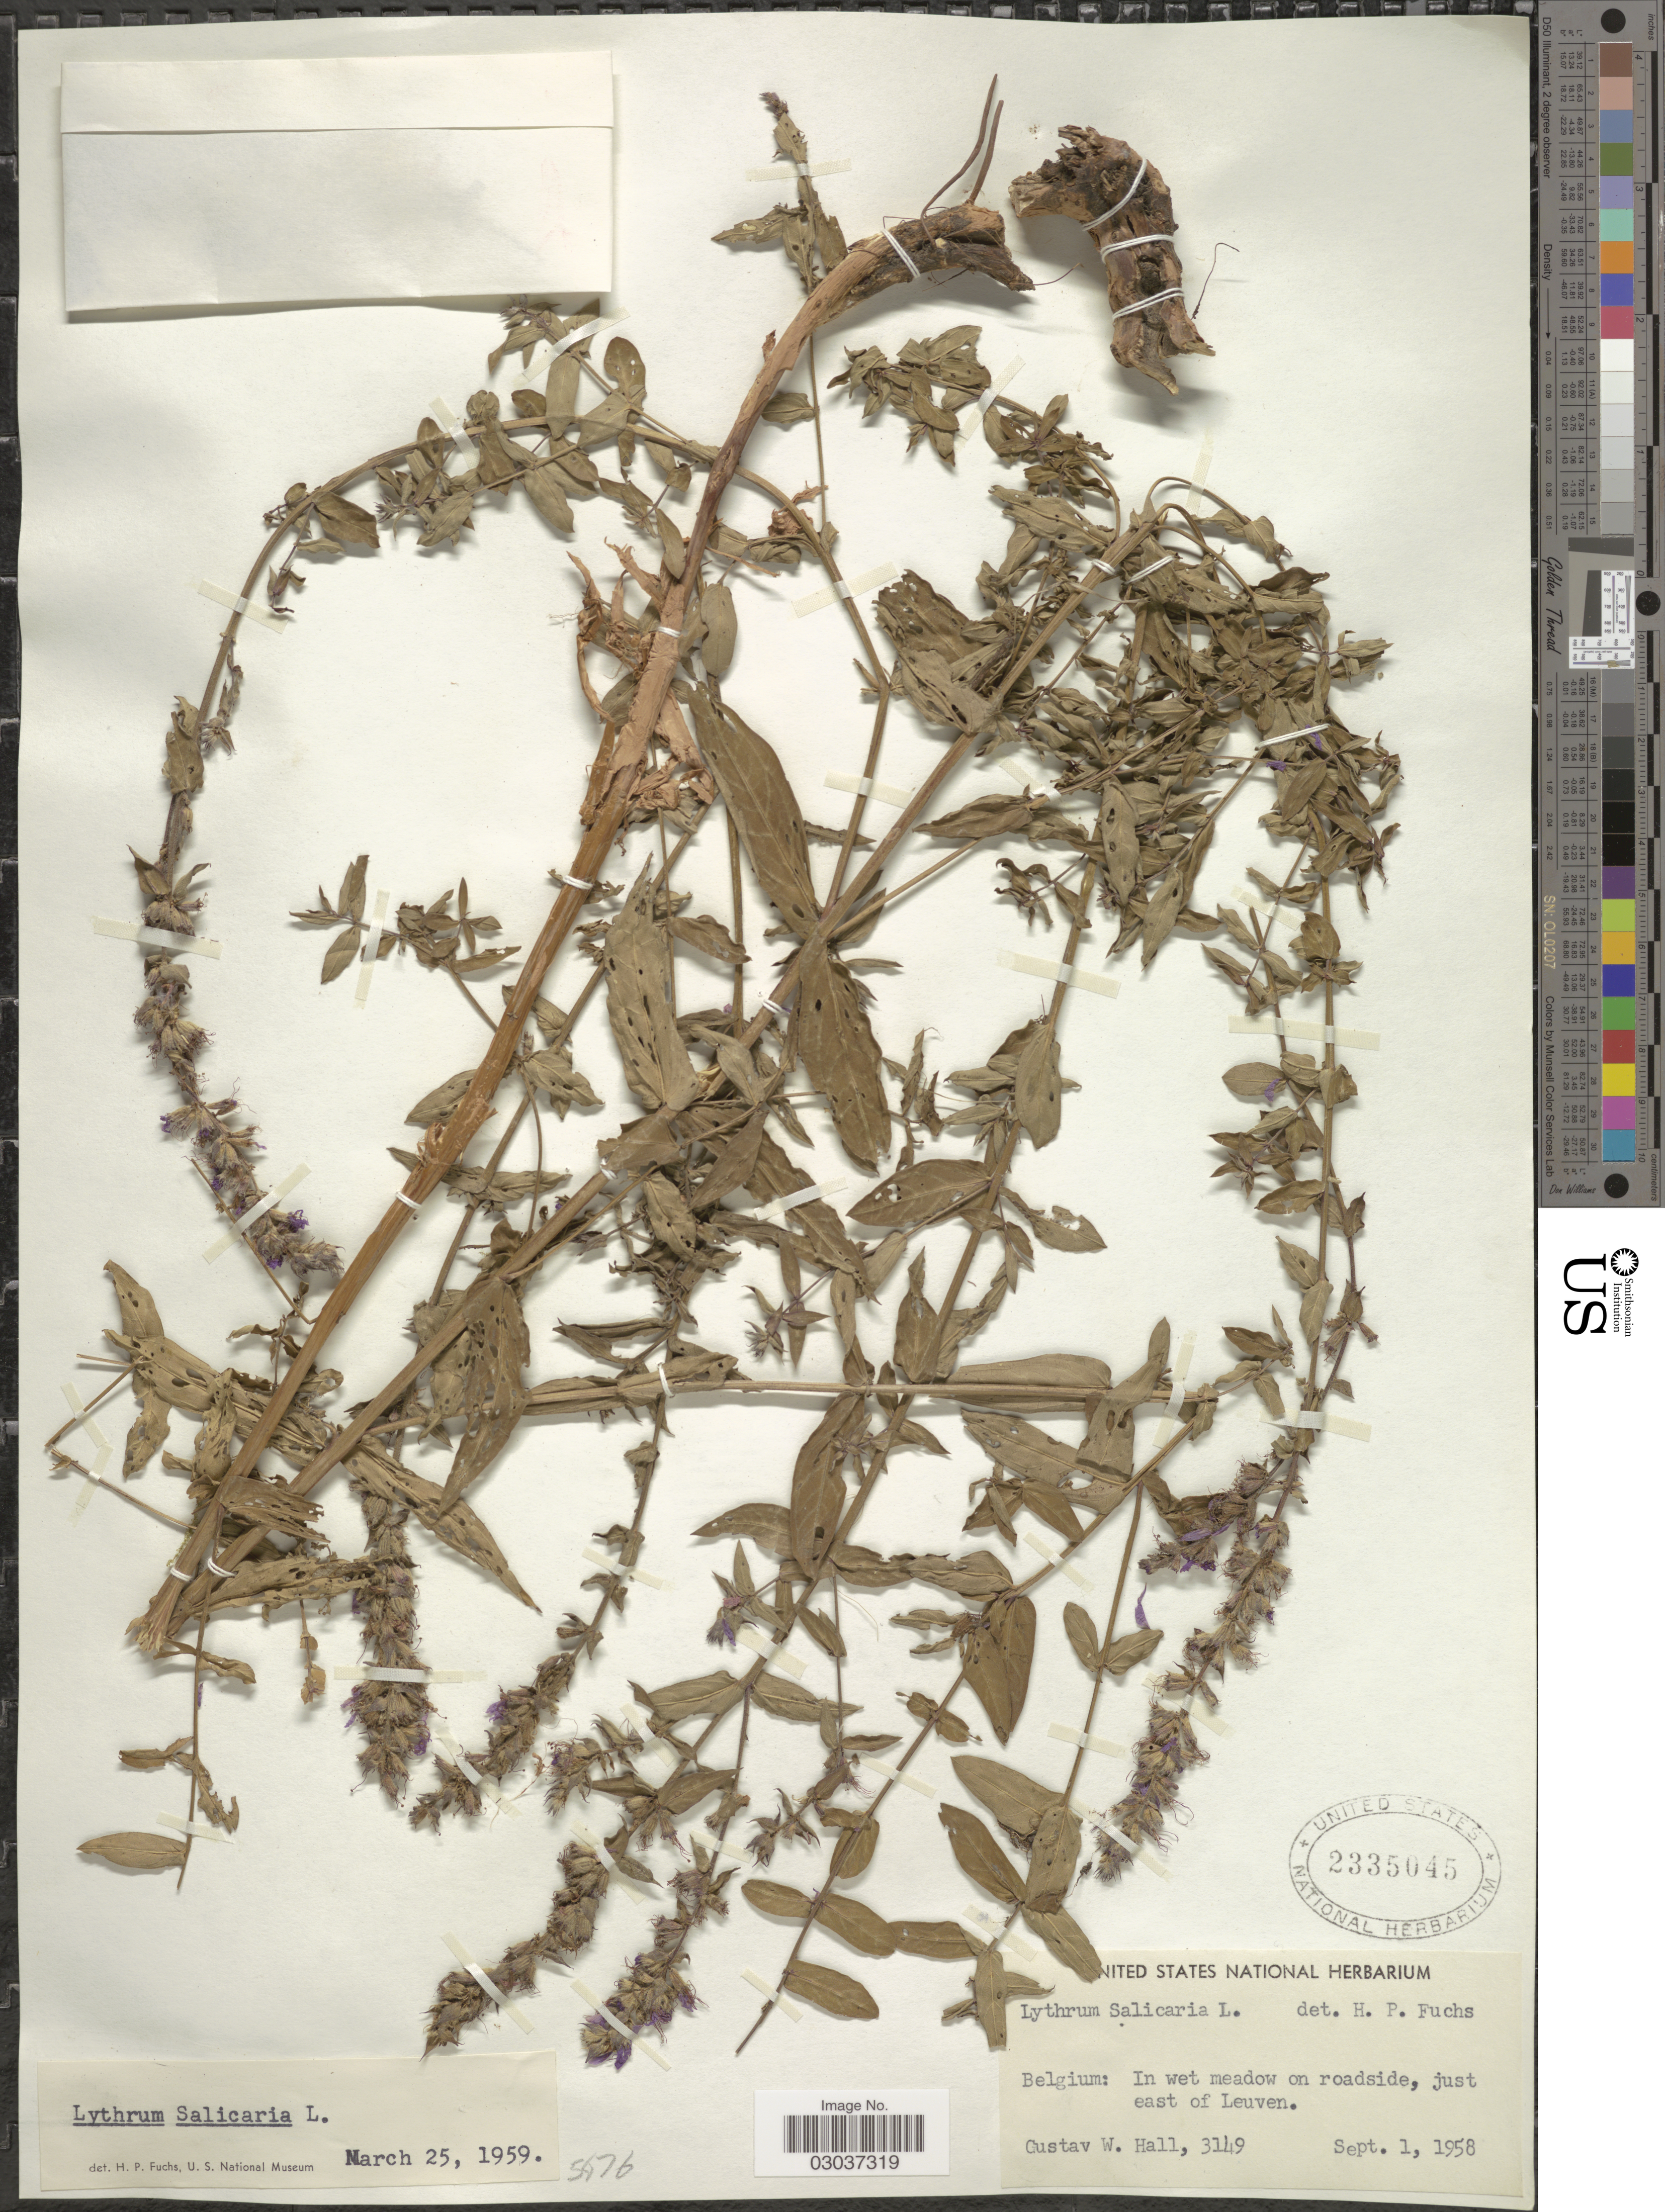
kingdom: Plantae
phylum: Tracheophyta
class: Magnoliopsida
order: Myrtales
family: Lythraceae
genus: Lythrum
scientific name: Lythrum salicaria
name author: L.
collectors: G. Hall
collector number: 3149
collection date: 1958-09-01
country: Belgium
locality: In wet meadow on roadside, just east of Leuven.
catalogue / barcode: US 2335045